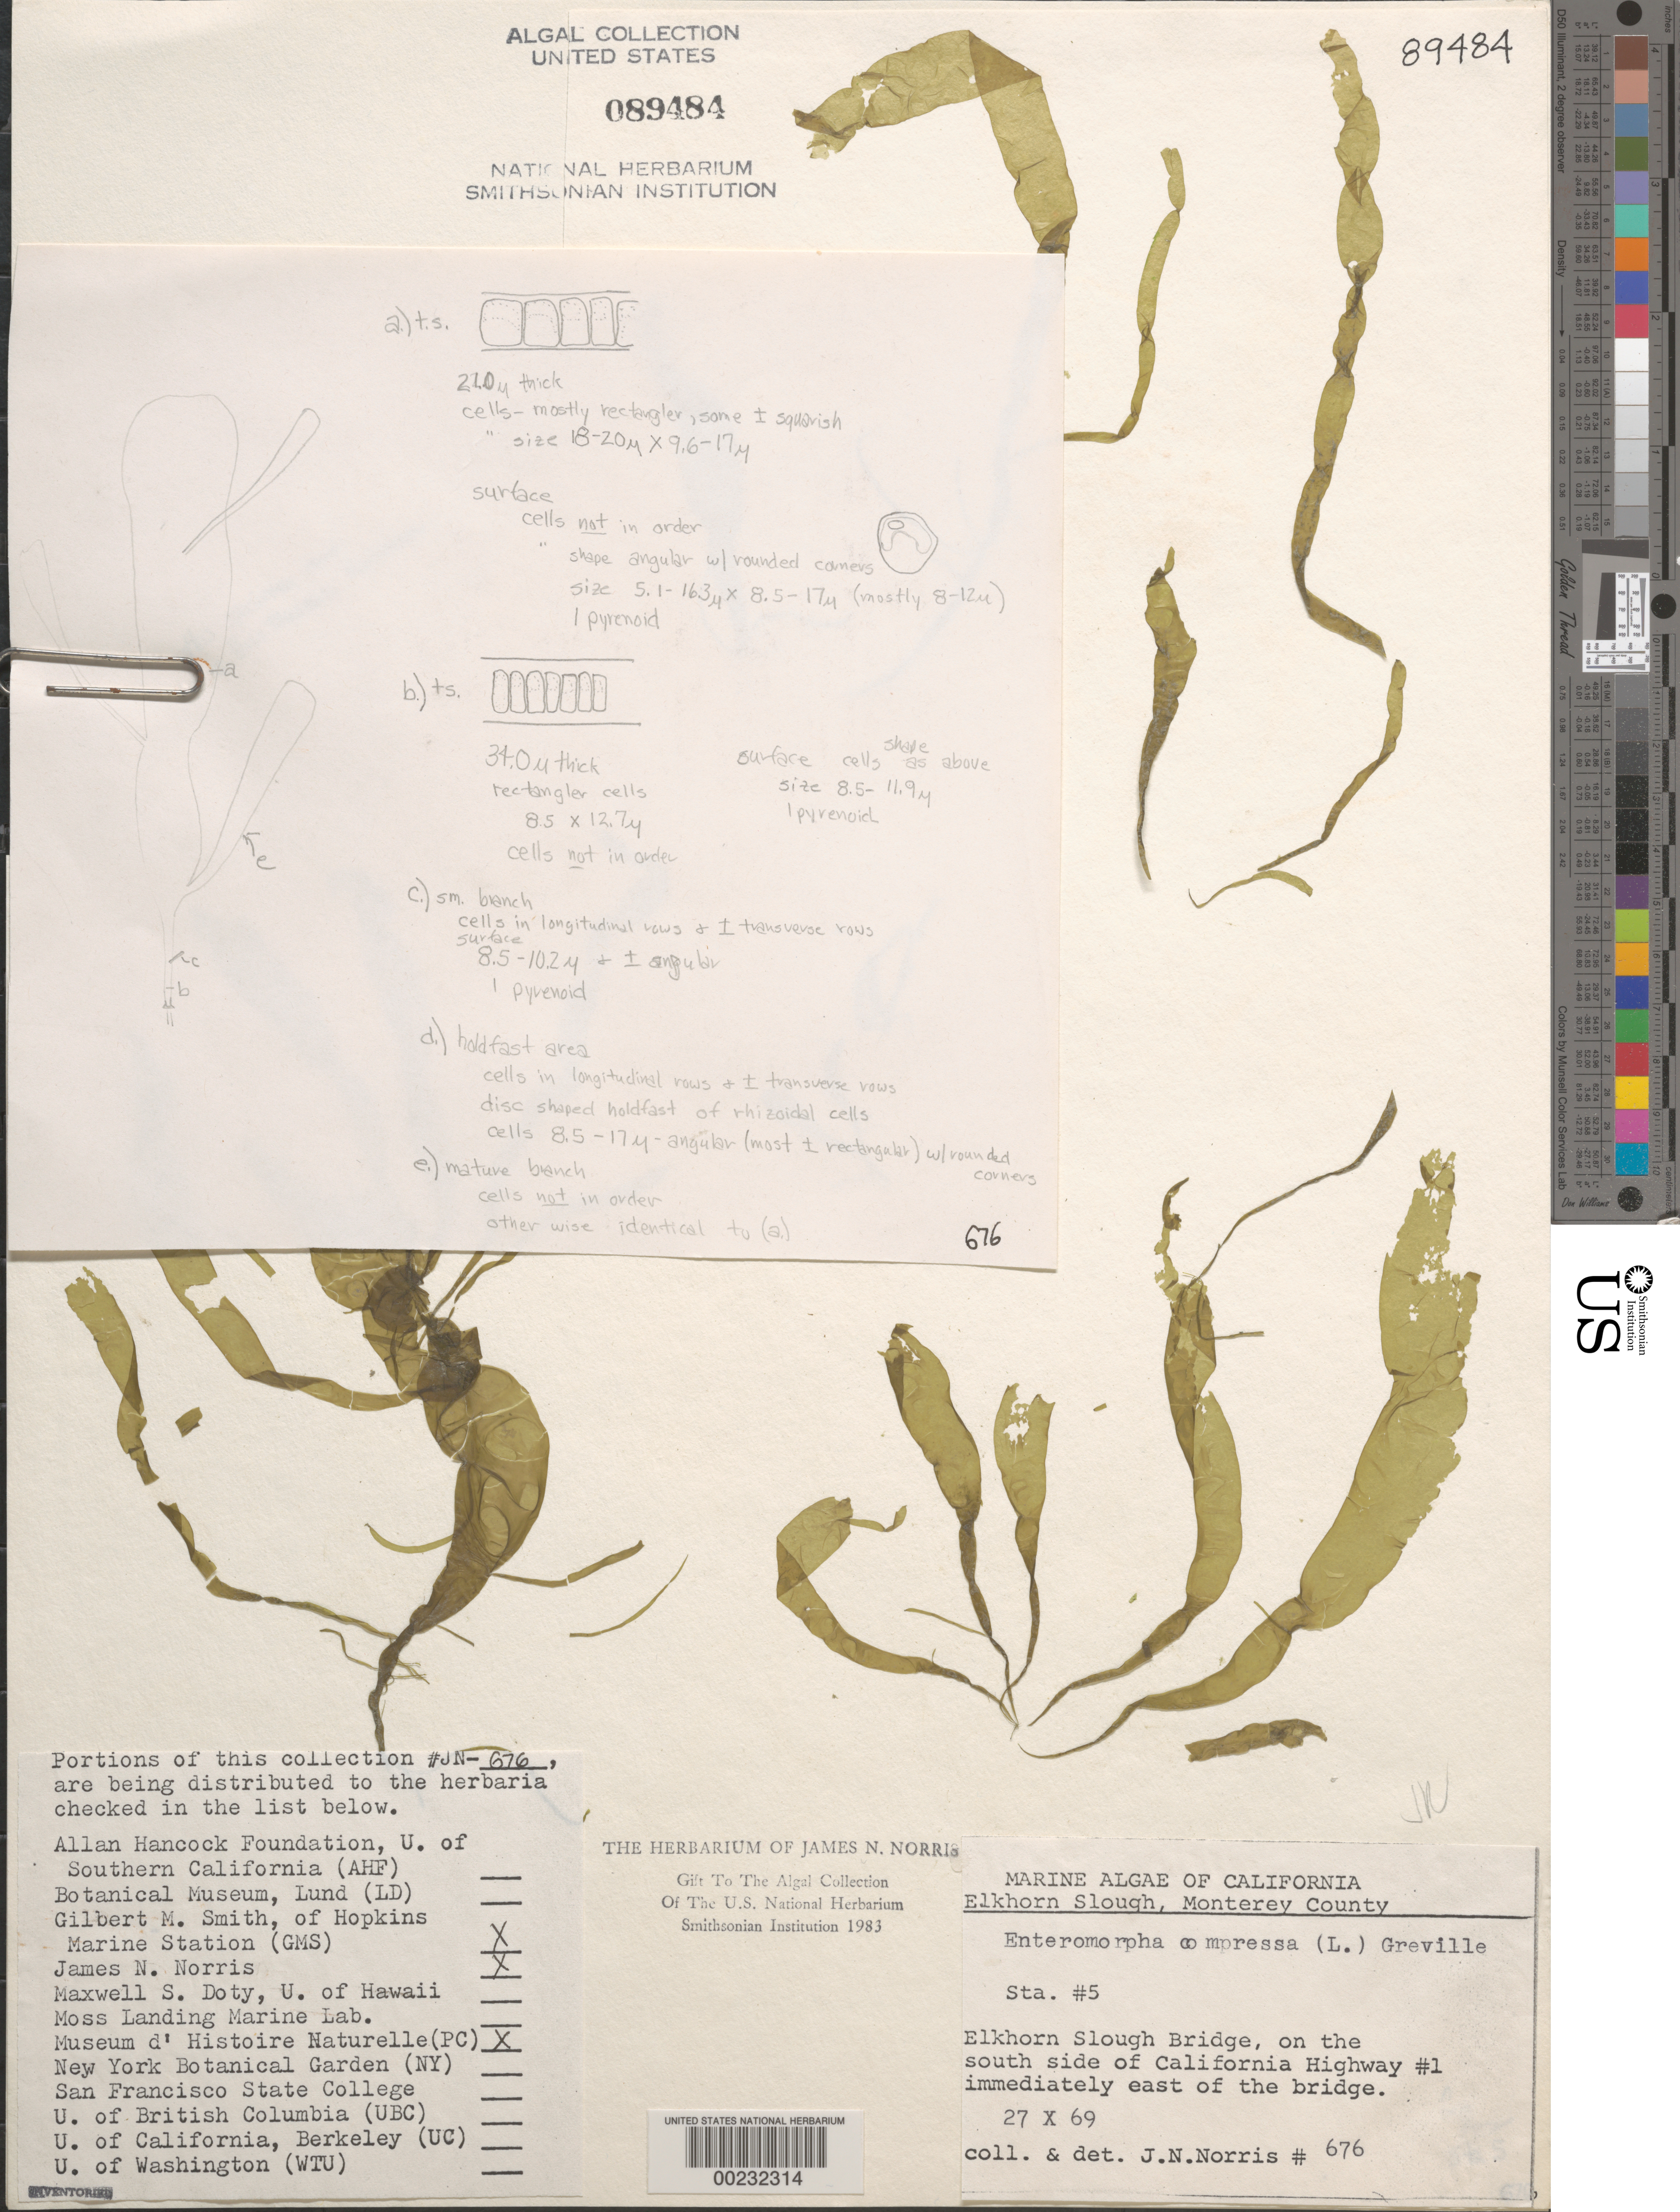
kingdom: Plantae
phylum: Chlorophyta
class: Ulvophyceae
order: Ulvales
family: Ulvaceae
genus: Ulva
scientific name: Ulva compressa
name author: L.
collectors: J. N. Norris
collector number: JN-676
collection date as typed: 27 Oct 1969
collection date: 1969-10-27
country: United States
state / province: California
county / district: Monterey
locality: Elkhorn Slough, Elkhorn Slough Bridge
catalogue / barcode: US 89484